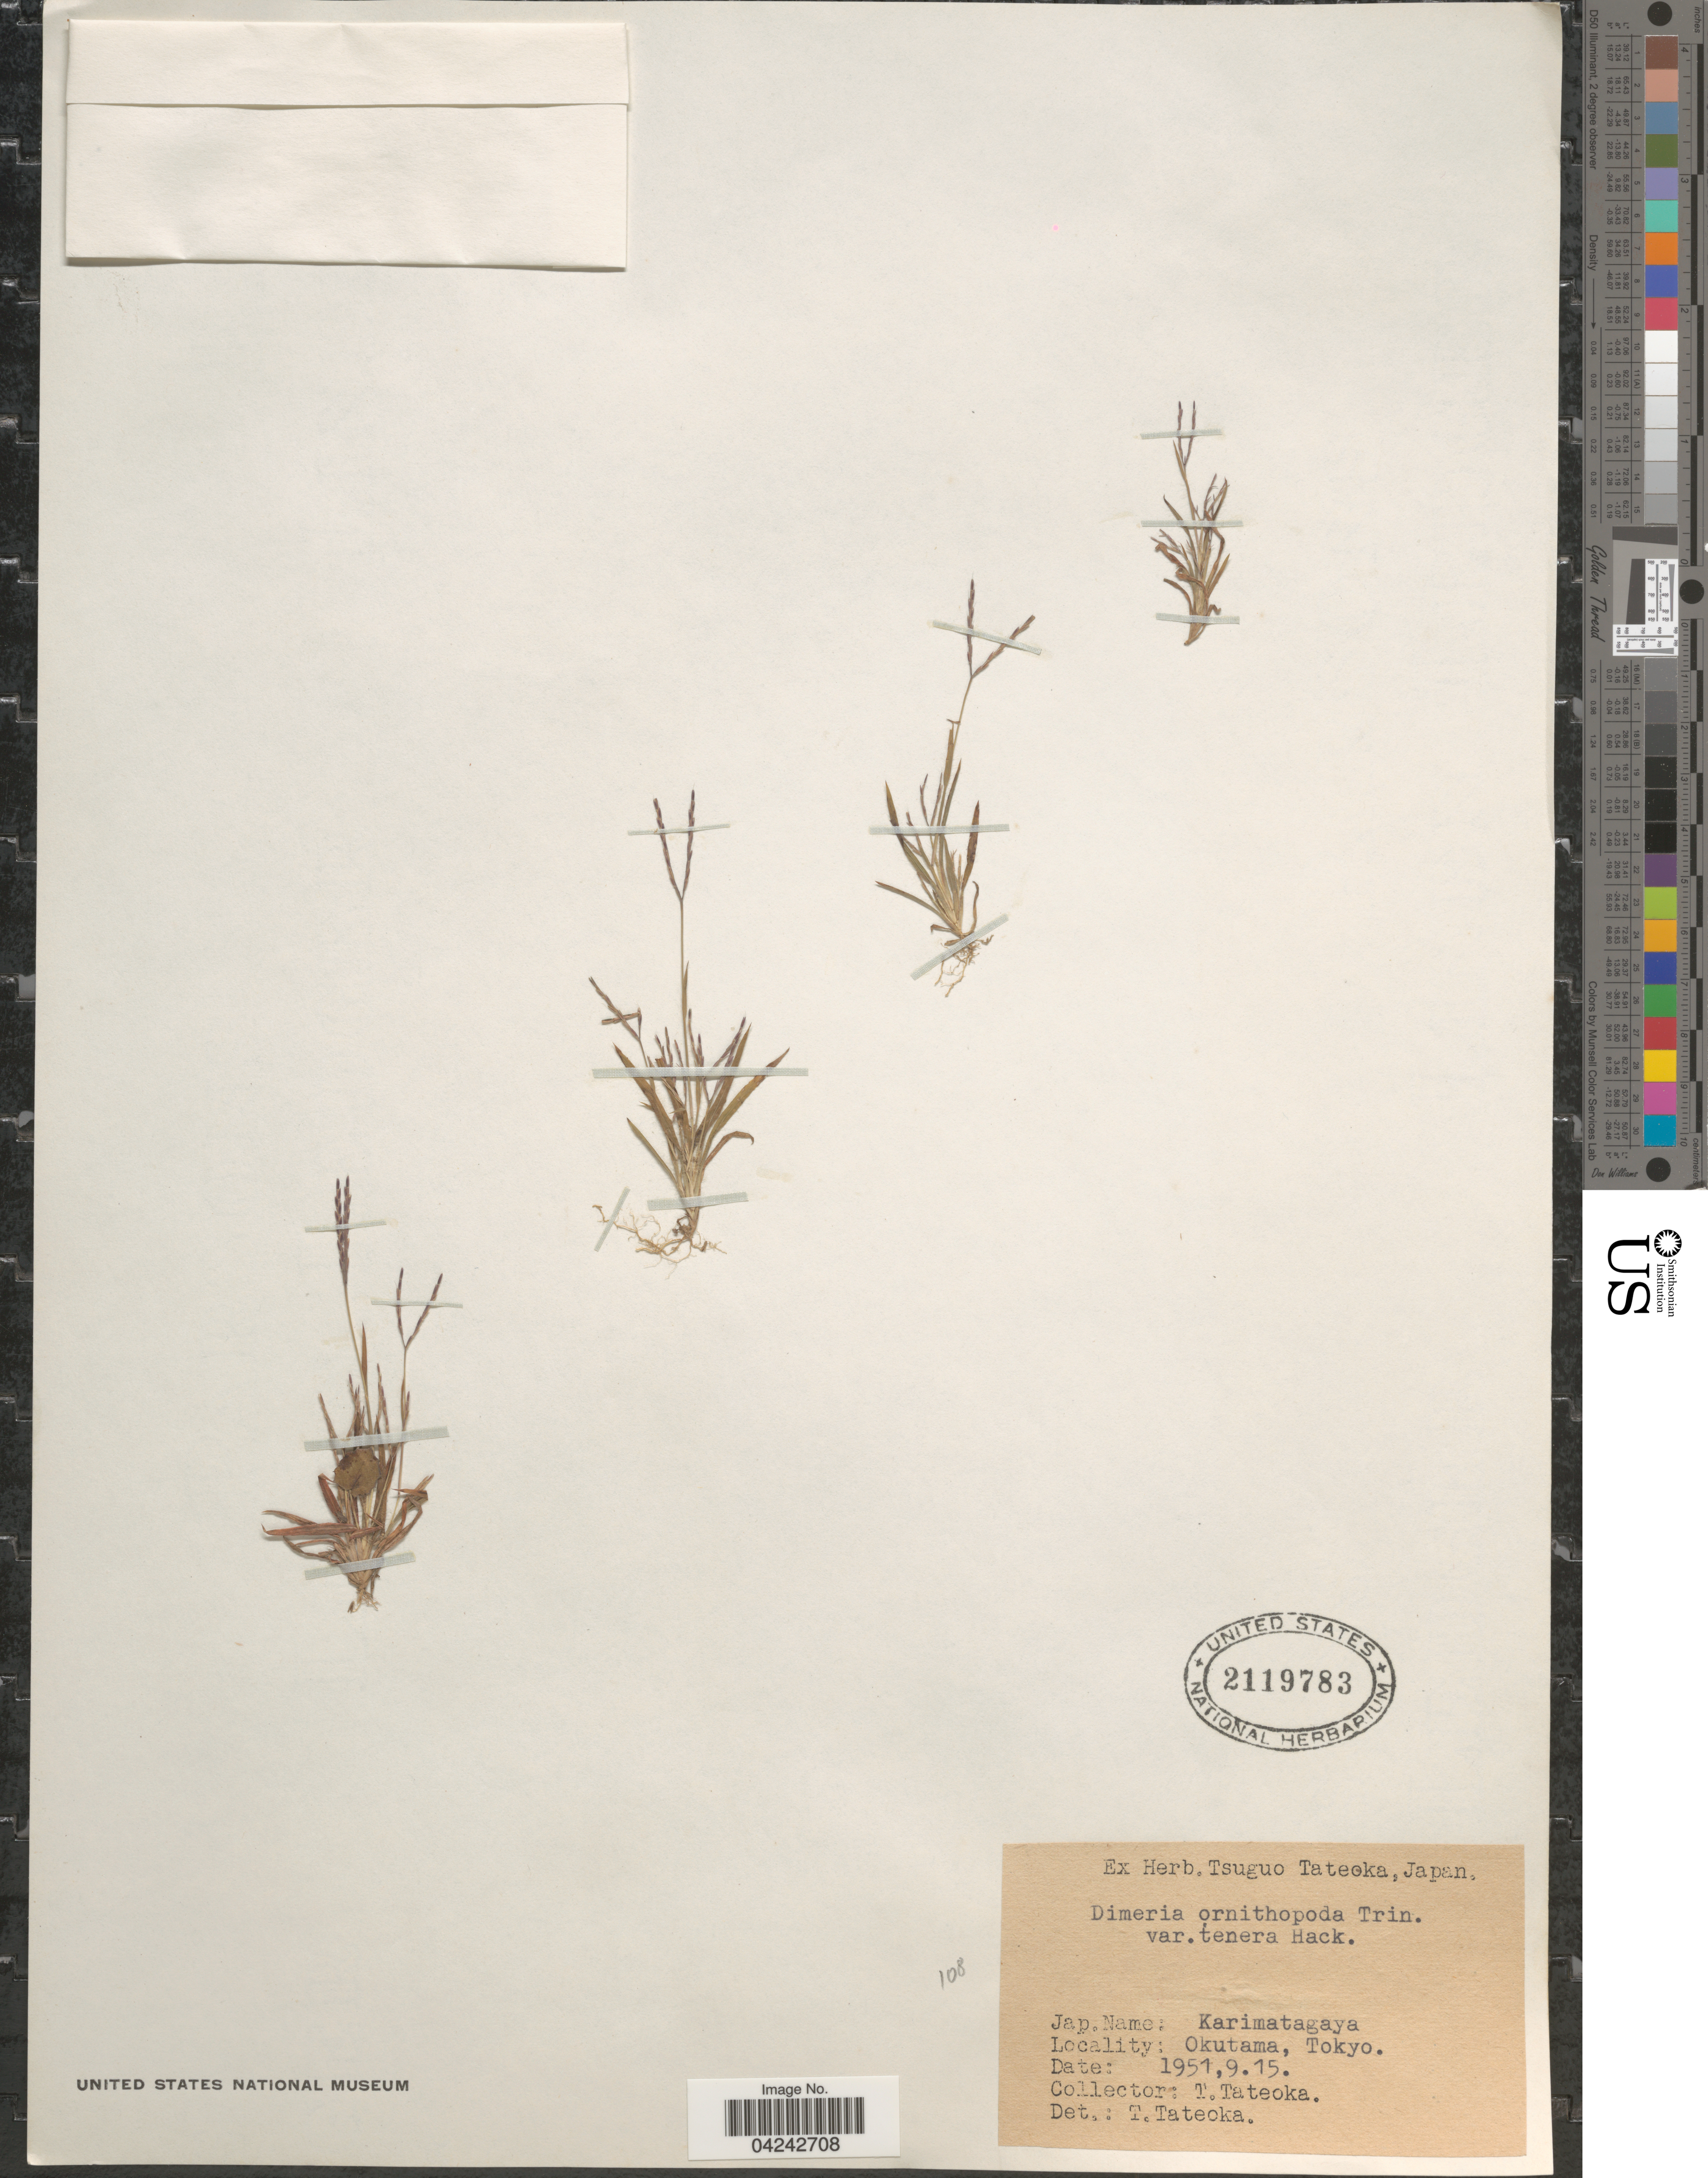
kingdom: Plantae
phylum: Tracheophyta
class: Liliopsida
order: Poales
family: Poaceae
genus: Dimeria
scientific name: Dimeria ornithopoda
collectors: T. Tateoka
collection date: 1951-09-15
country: Japan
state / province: Tokyo, Federal City of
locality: Okutama.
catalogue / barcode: US 2119783